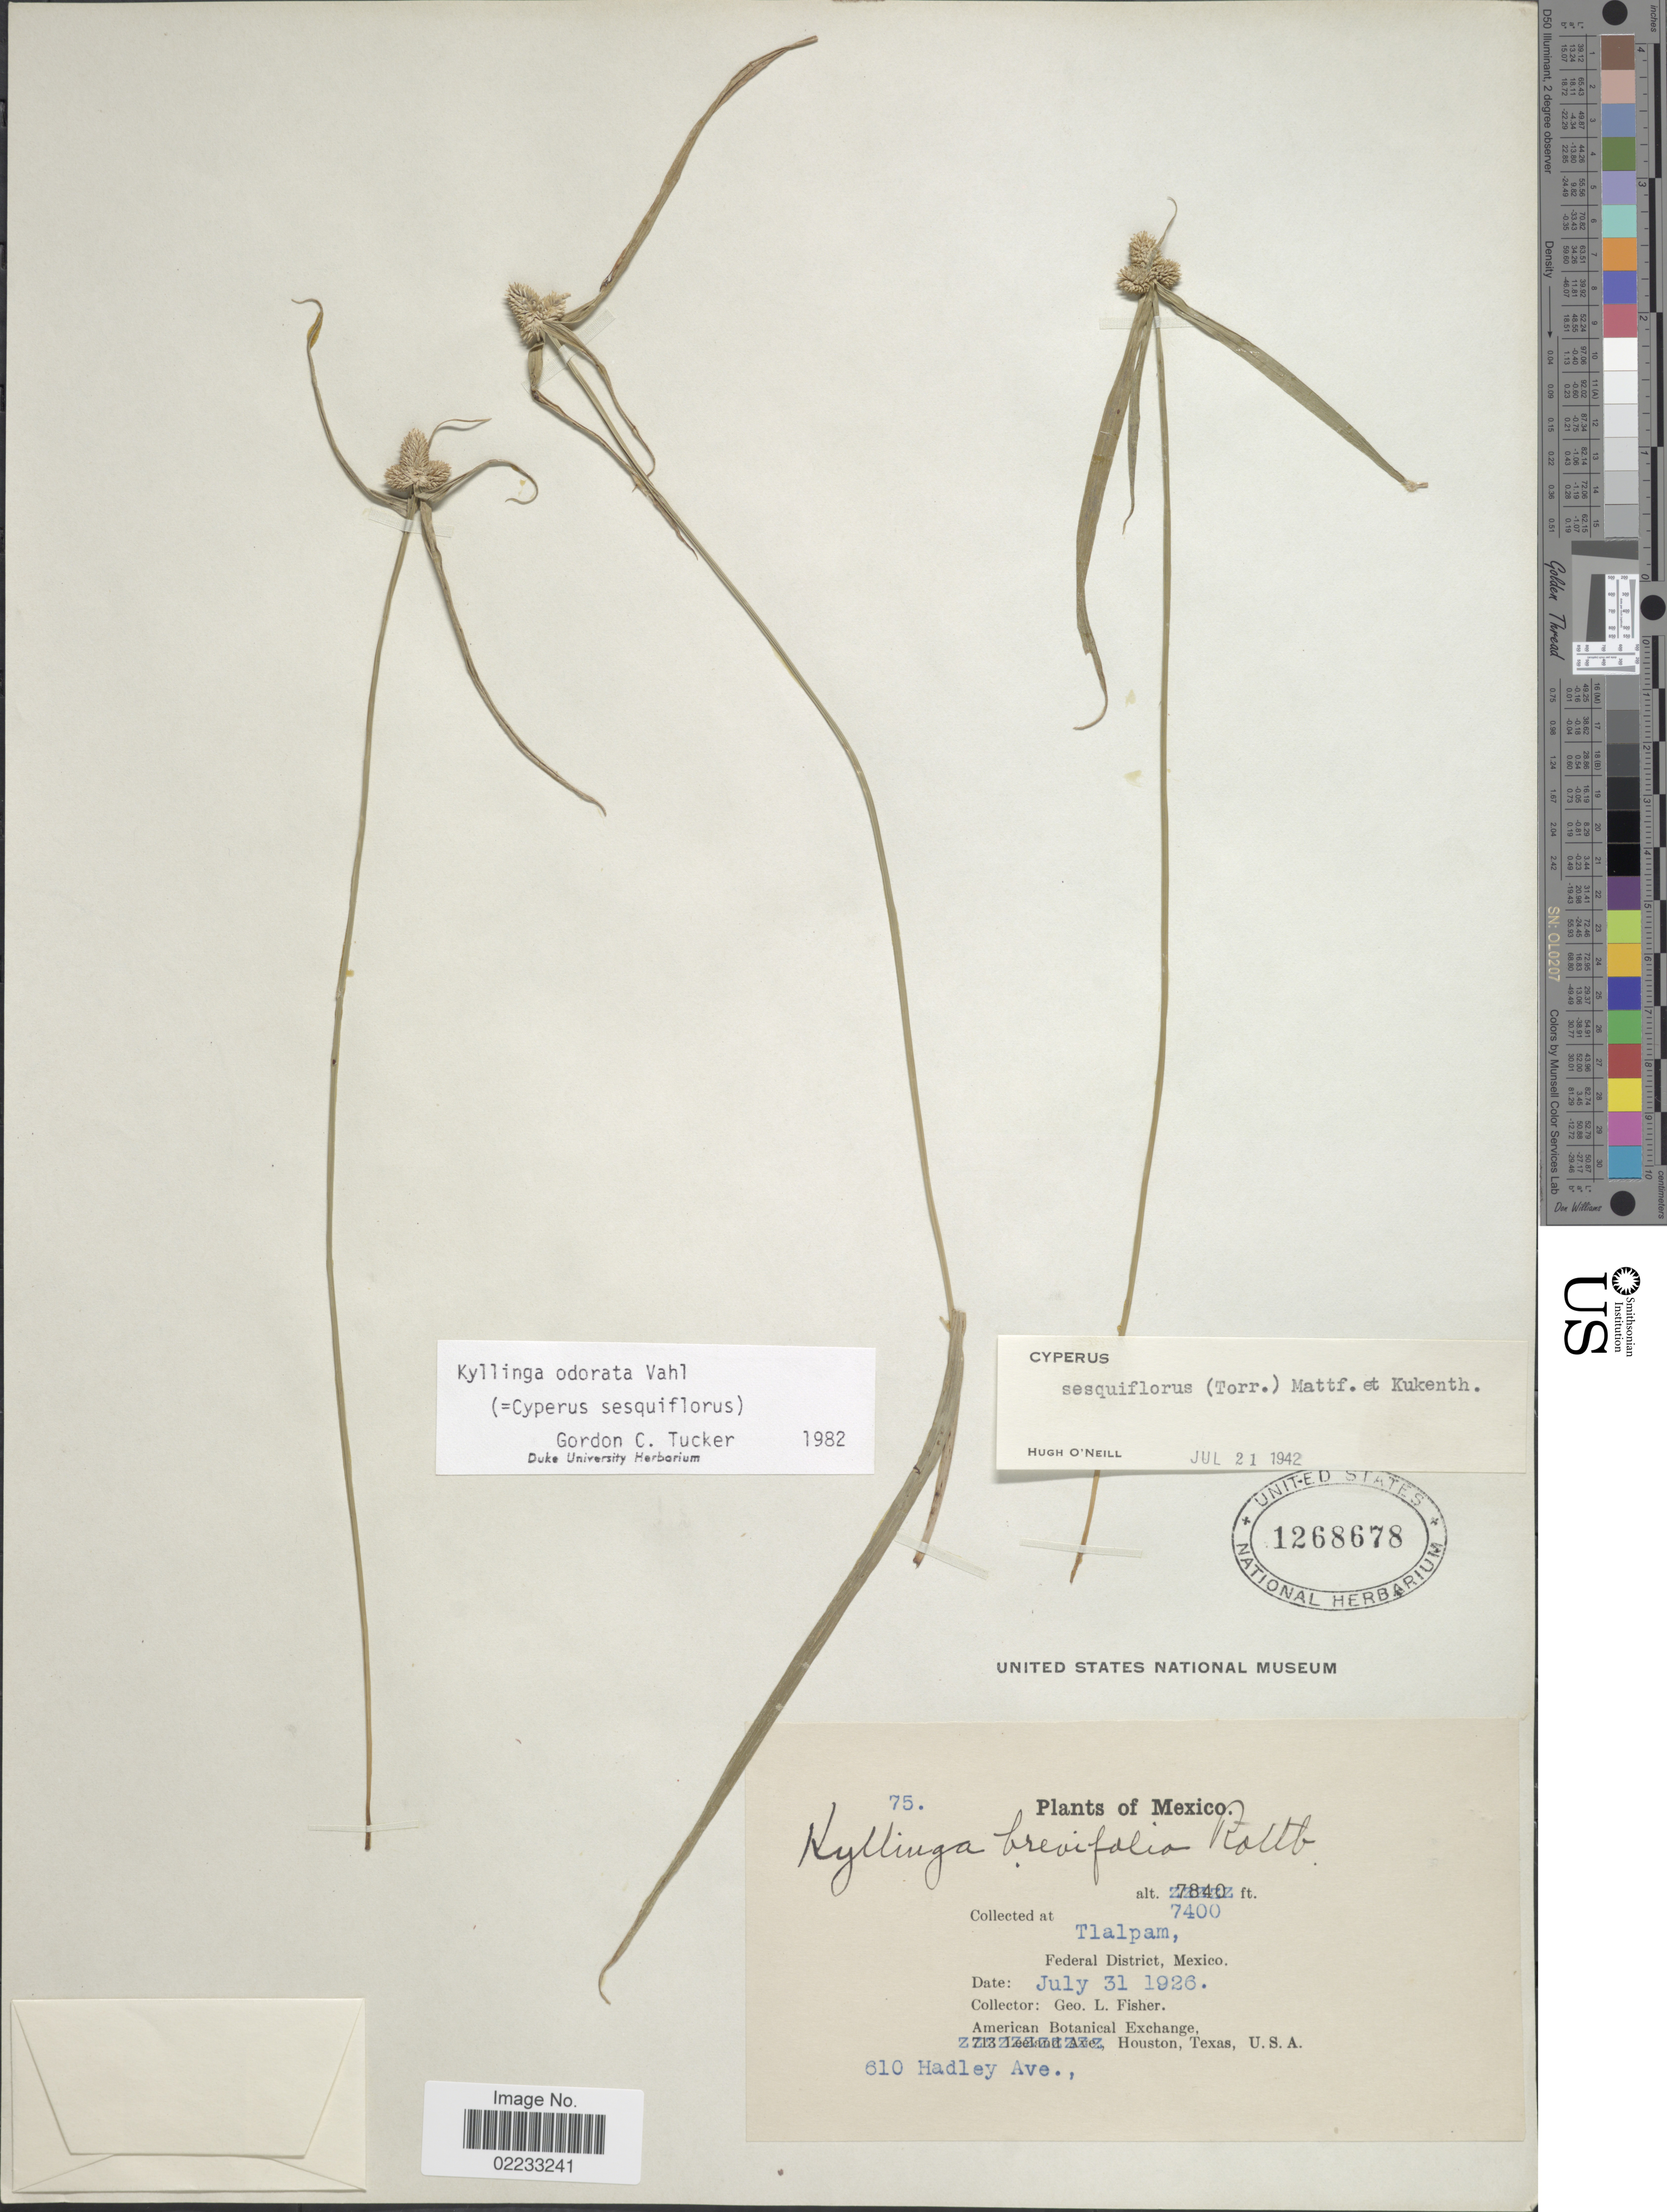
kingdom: Plantae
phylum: Tracheophyta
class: Liliopsida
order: Poales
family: Cyperaceae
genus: Cyperus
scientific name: Cyperus sesquiflorus subsp. sesquiflorus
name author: (Torr.) Mattf. & Kük.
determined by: Strong, M. T., (US), Smithsonian Institution - National Museum of Natural History (UNITED STATES)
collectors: G. L. Fisher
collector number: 75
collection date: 1926-07-31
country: Mexico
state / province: Distrito Federal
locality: Tlalpam.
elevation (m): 2256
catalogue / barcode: US 1268678